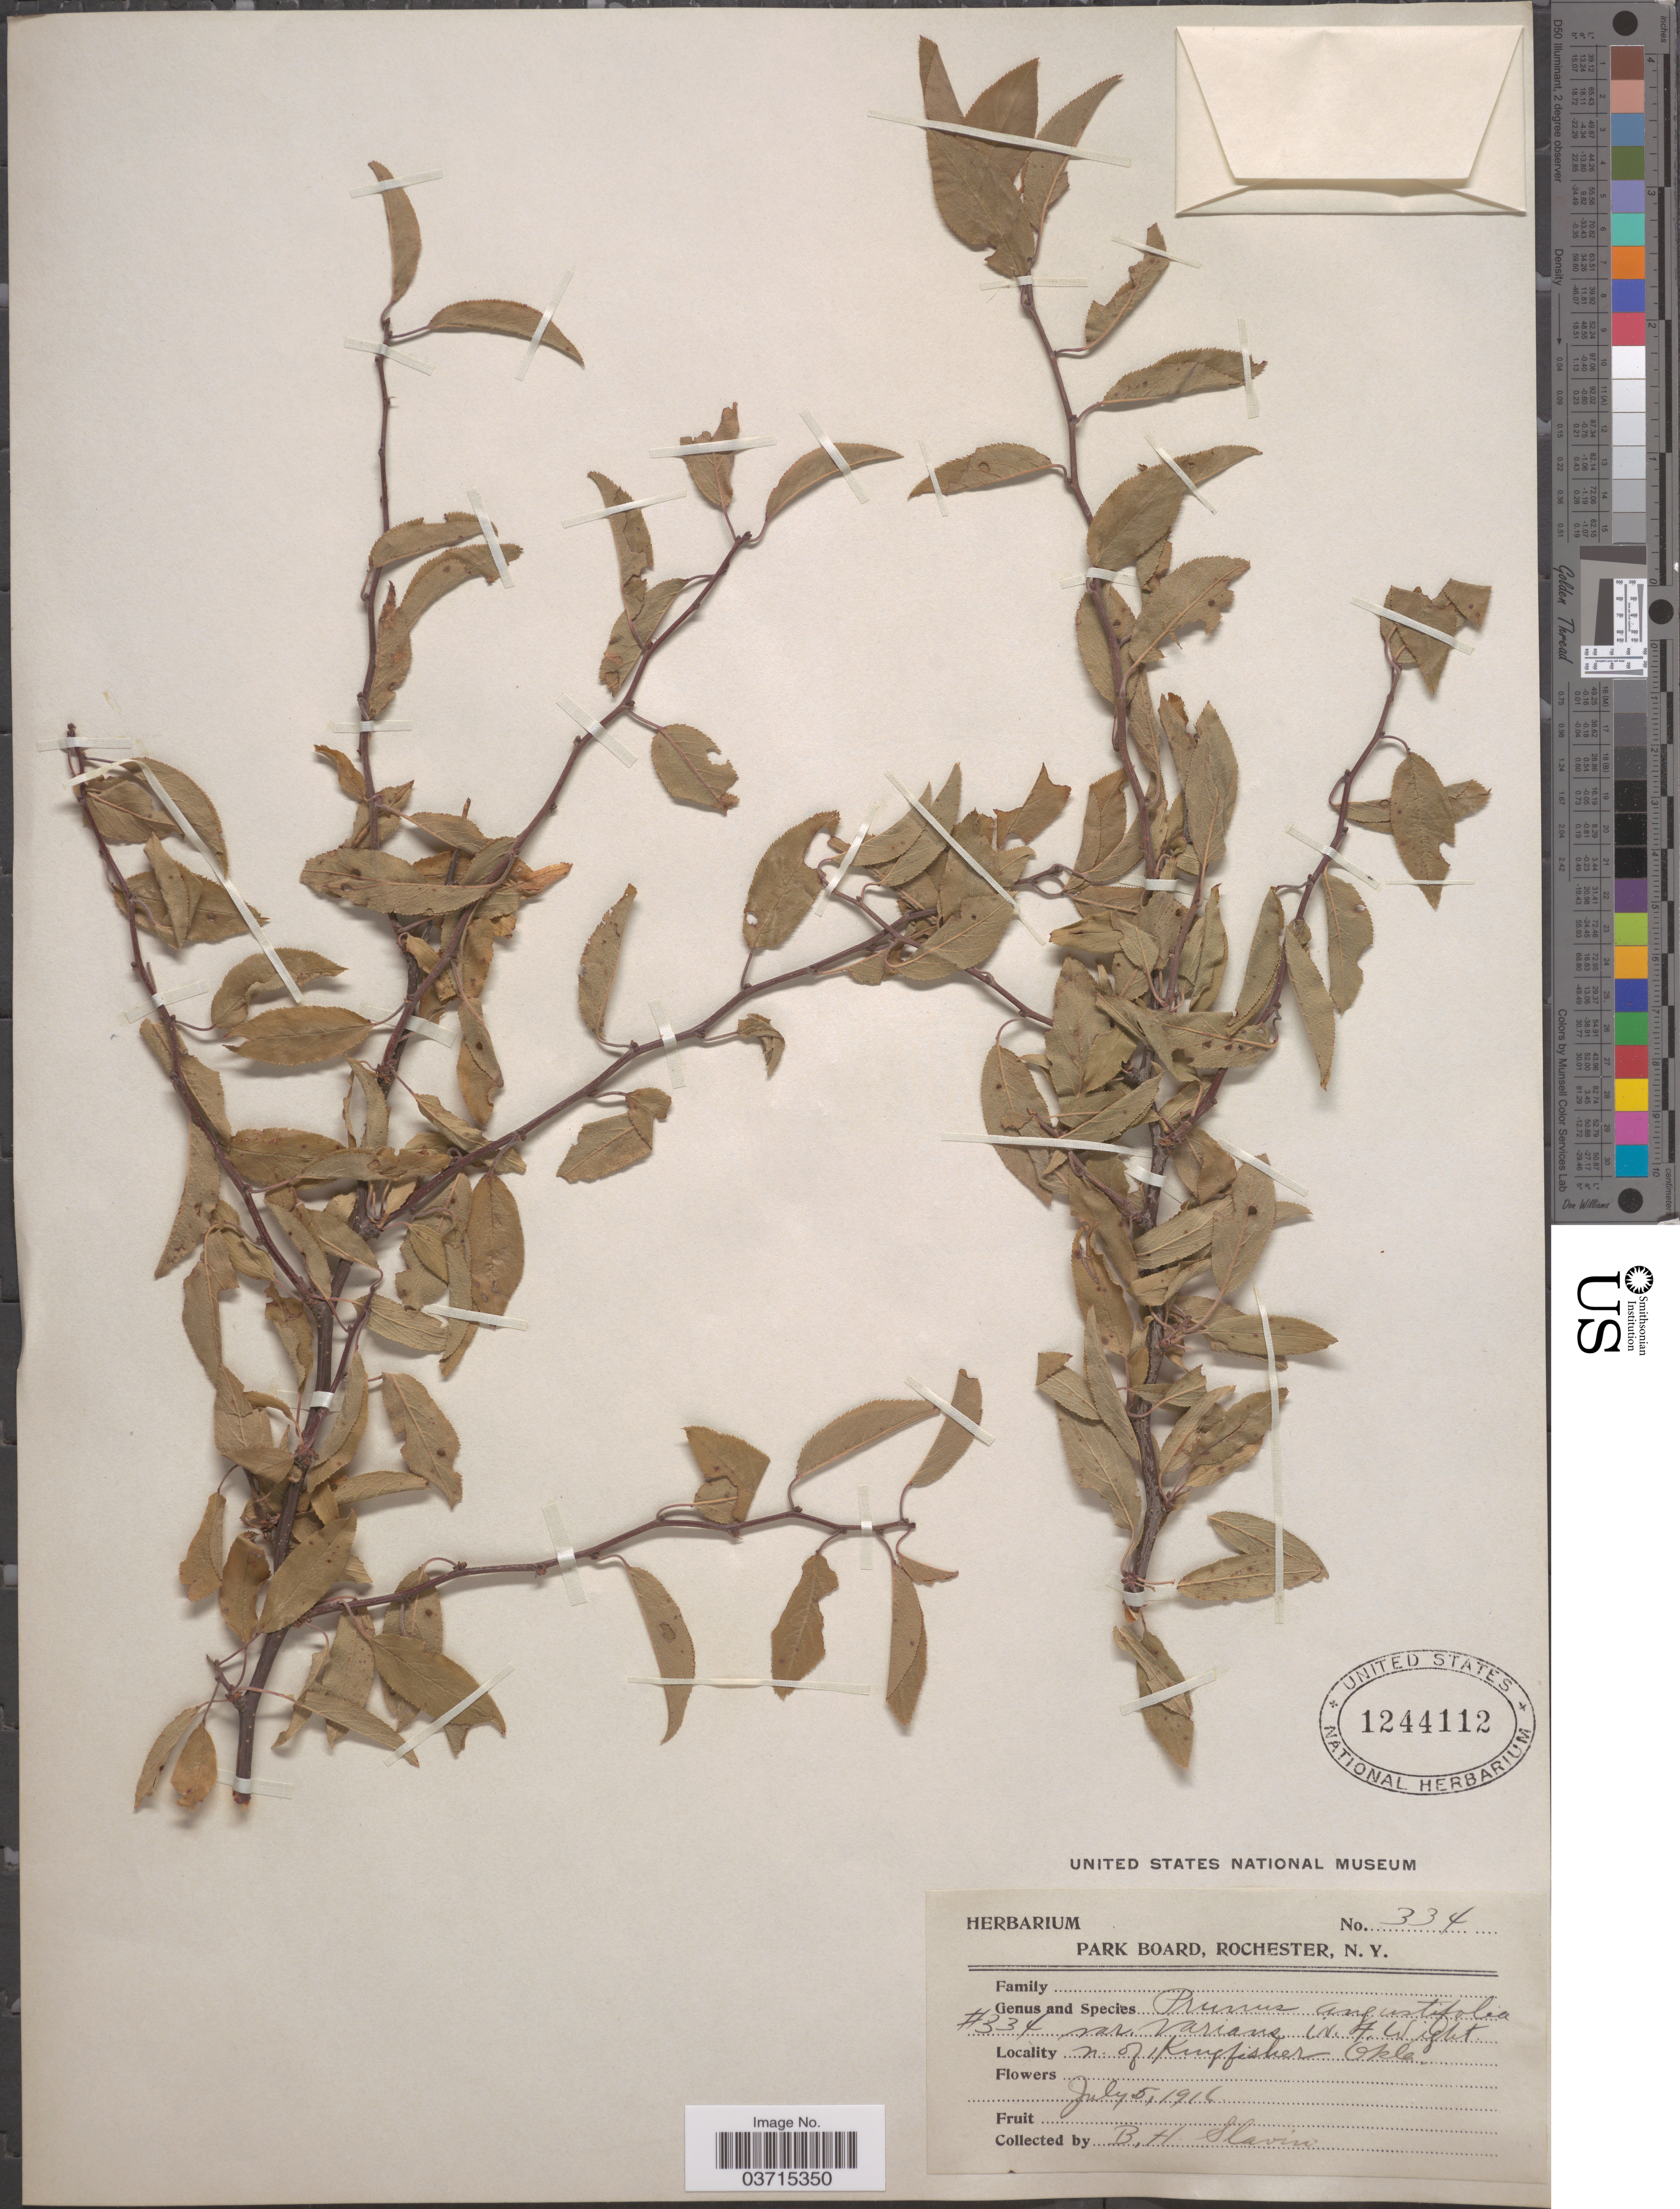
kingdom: Plantae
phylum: Tracheophyta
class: Magnoliopsida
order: Rosales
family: Rosaceae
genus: Prunus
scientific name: Prunus angustifolia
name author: Marshall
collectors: B. Slavin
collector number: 334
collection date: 1916-07-05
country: United States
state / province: Oklahoma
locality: N. of Kingfisher.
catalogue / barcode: US 1244112